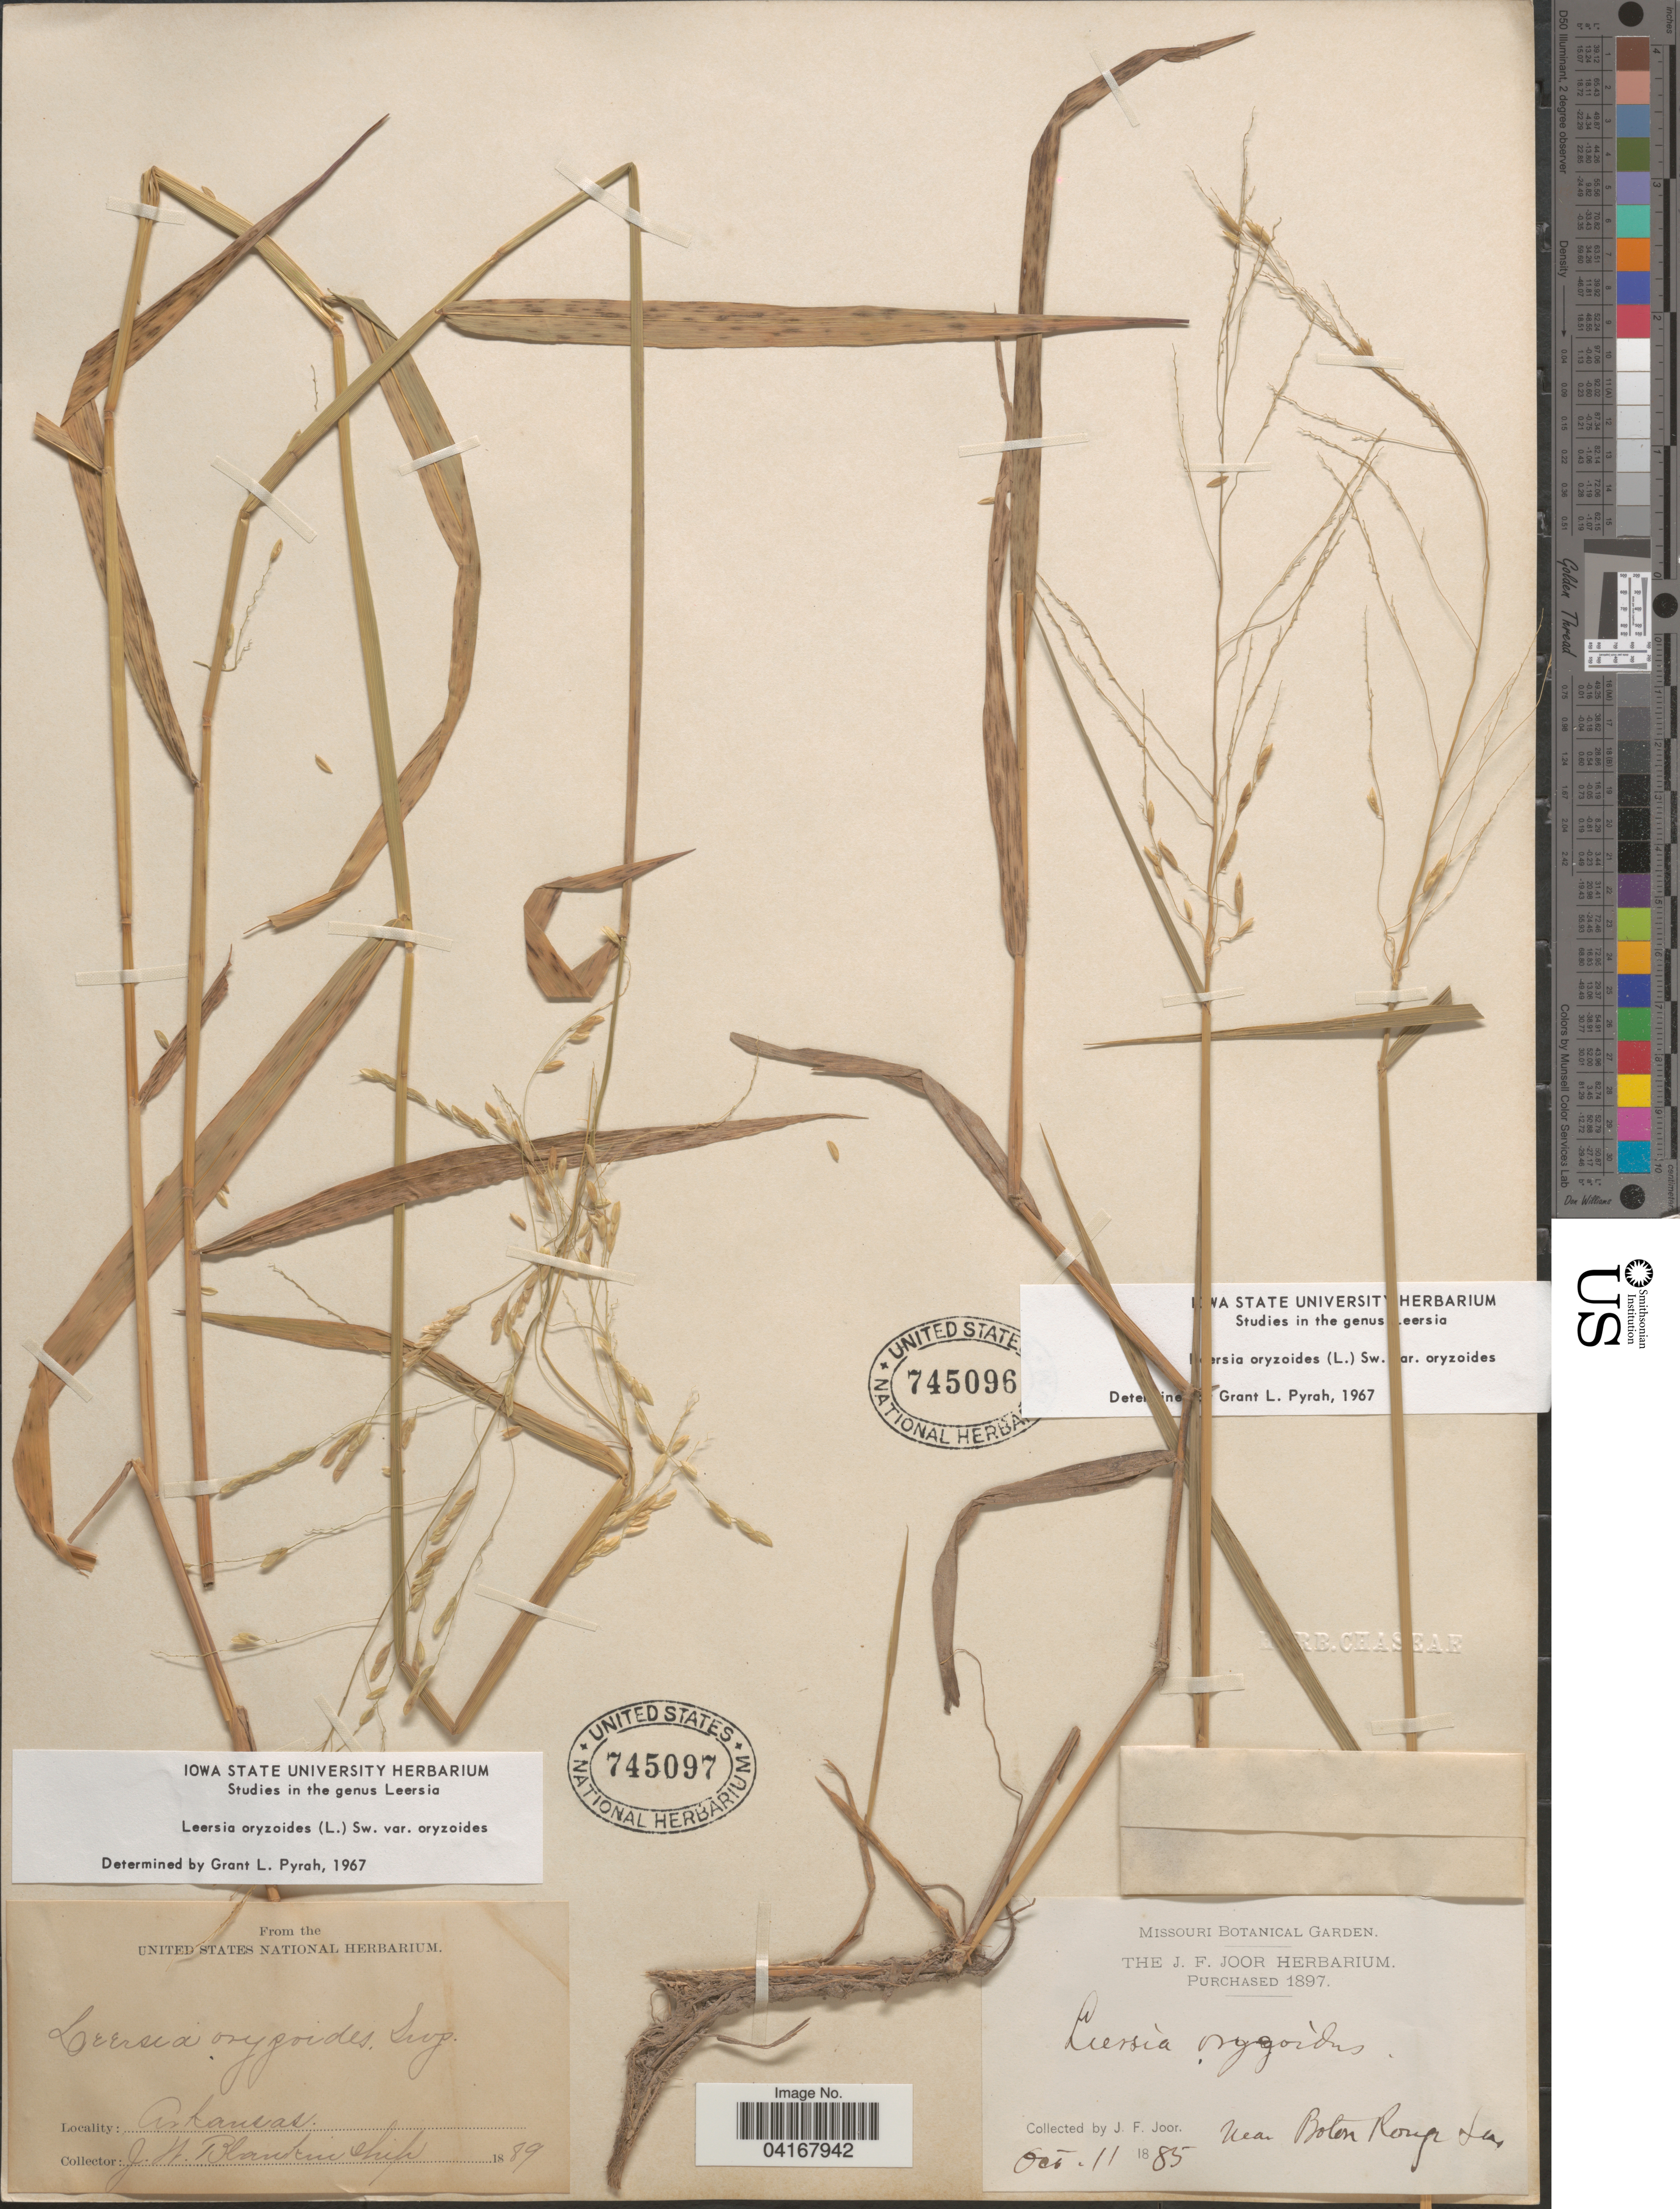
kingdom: Plantae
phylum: Tracheophyta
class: Liliopsida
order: Poales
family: Poaceae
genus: Leersia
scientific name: Leersia oryzoides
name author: (L.) Sw.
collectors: J. W. Blankinship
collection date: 1889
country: United States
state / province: Arkansas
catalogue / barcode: US 745097